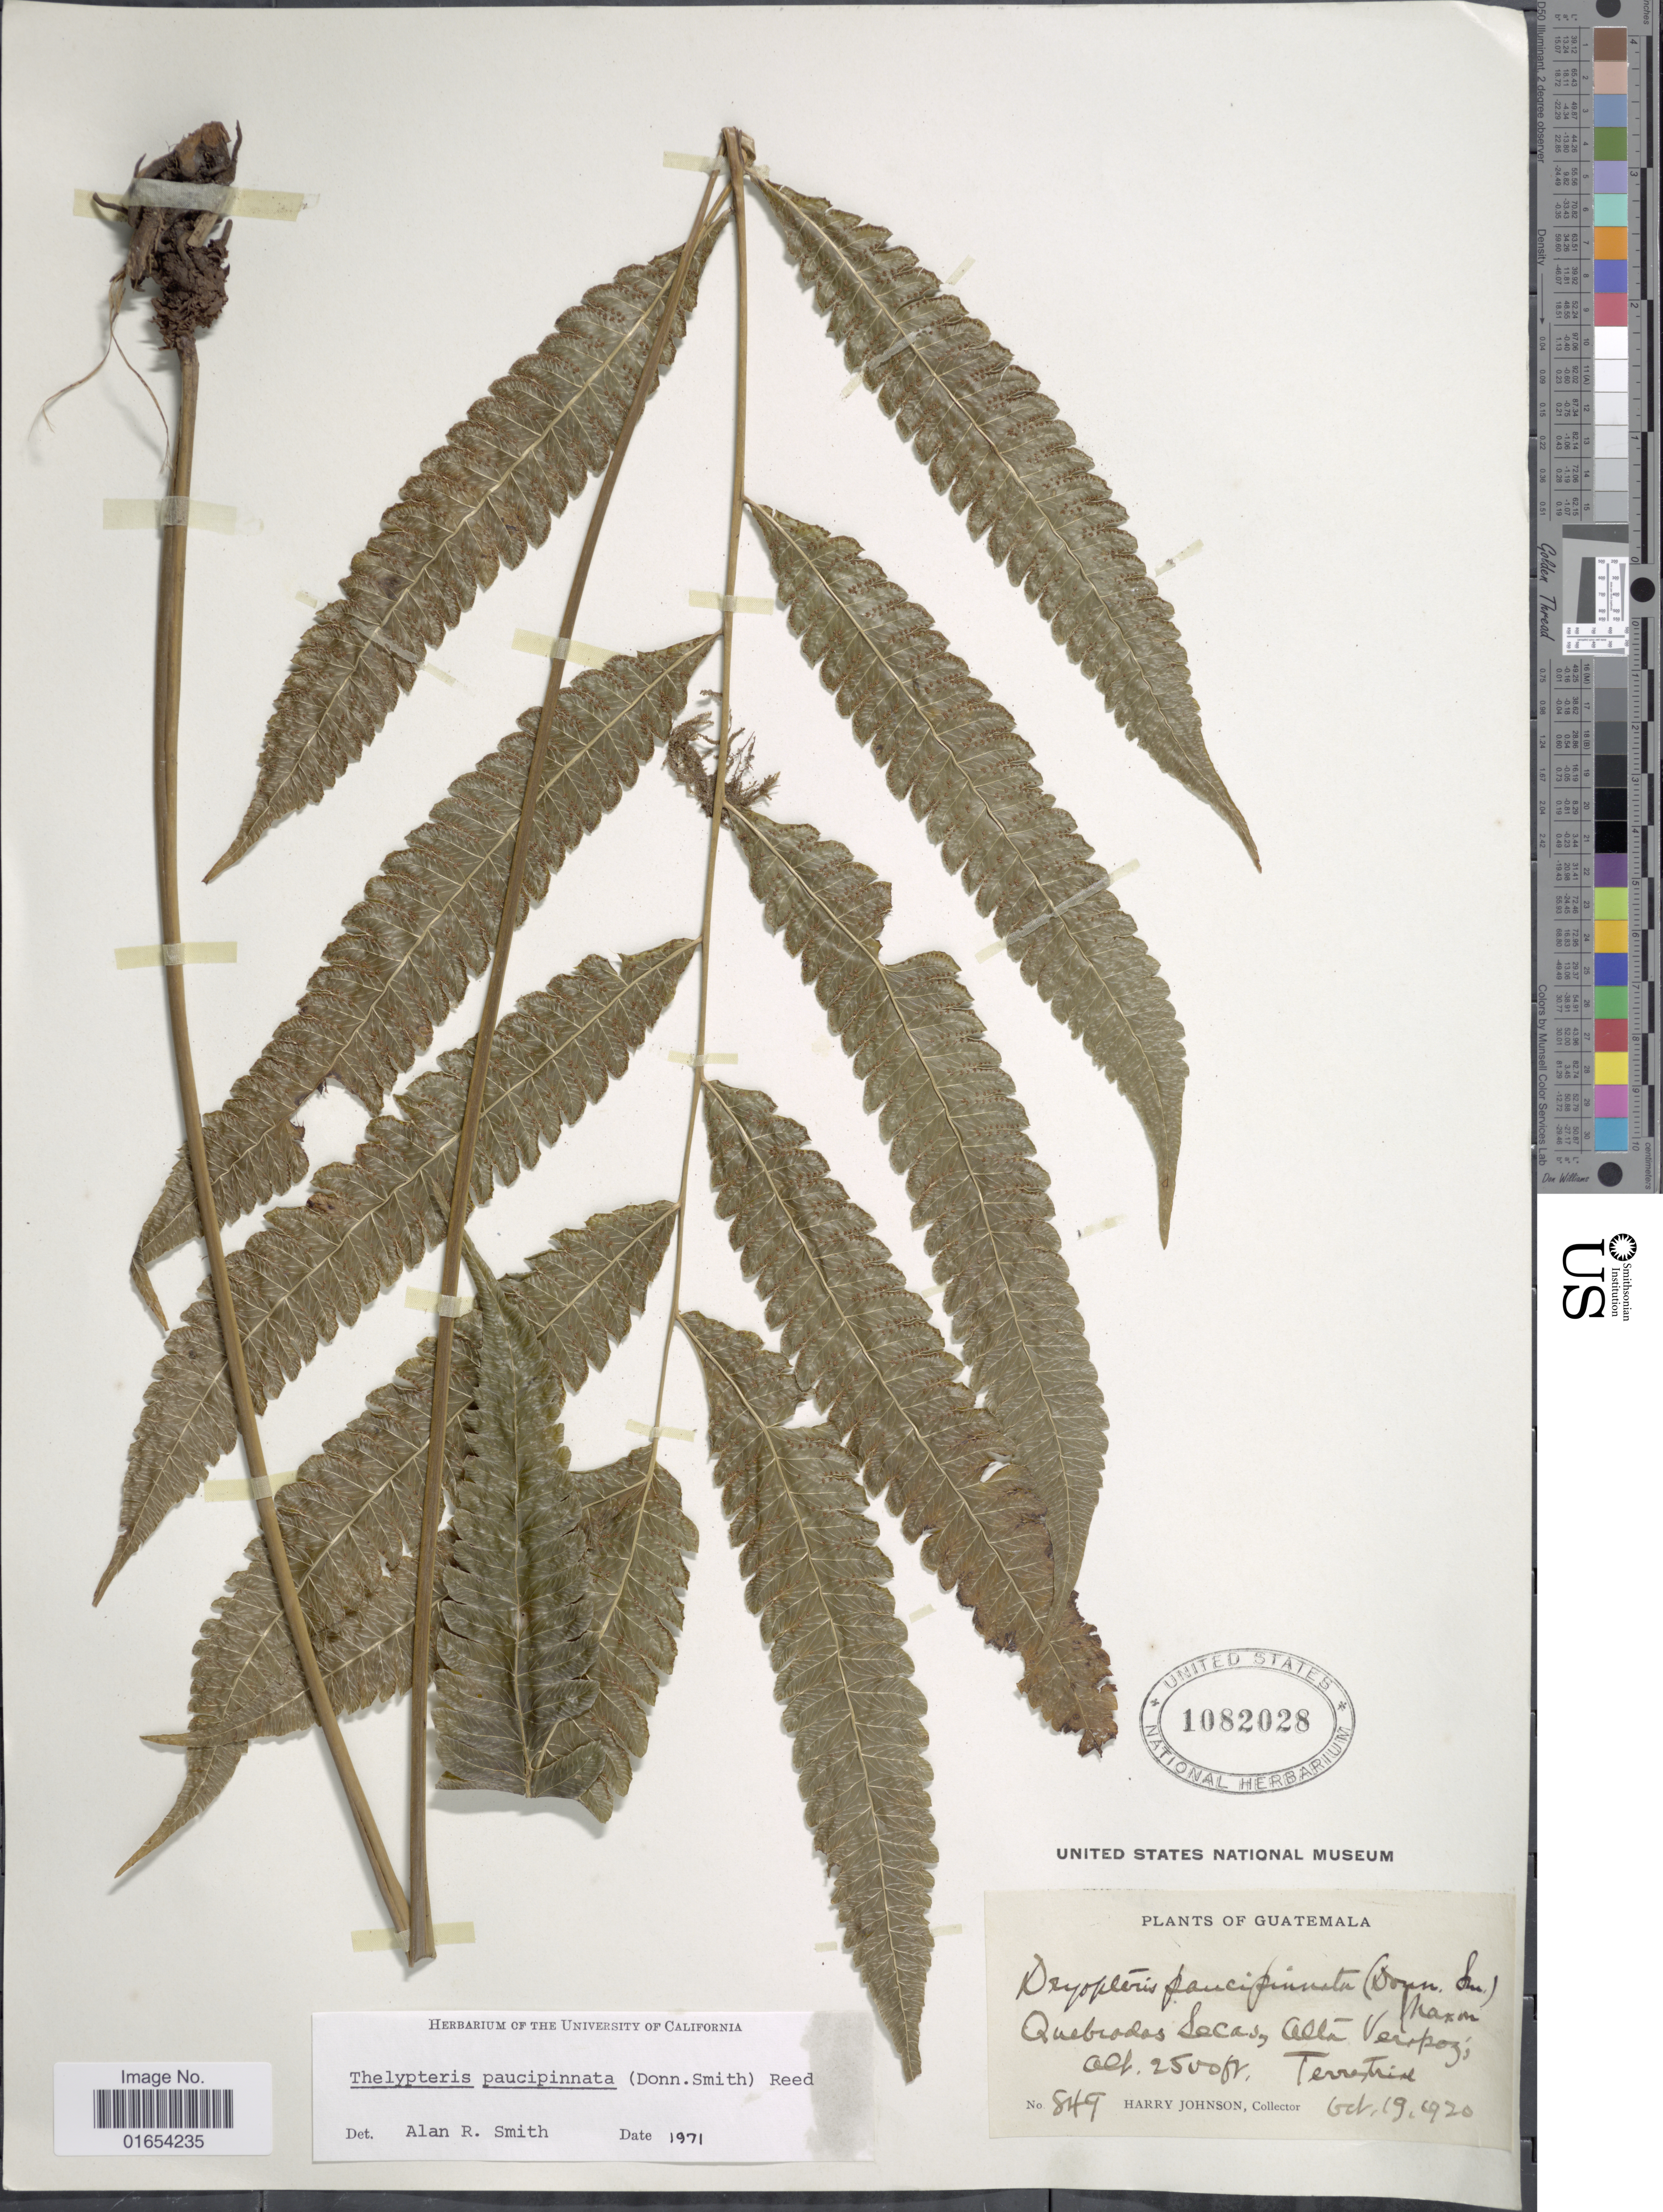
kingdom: Plantae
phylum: Tracheophyta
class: Polypodiopsida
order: Polypodiales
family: Thelypteridaceae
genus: Goniopteris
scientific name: Goniopteris paucipinnata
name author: (Donn. Sm.) Salino & T.E. Almeida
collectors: H. Johnson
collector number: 849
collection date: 1920-10-19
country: Guatemala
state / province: Alta Verapaz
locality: Quebradas Secas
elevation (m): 762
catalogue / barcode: US 1082028